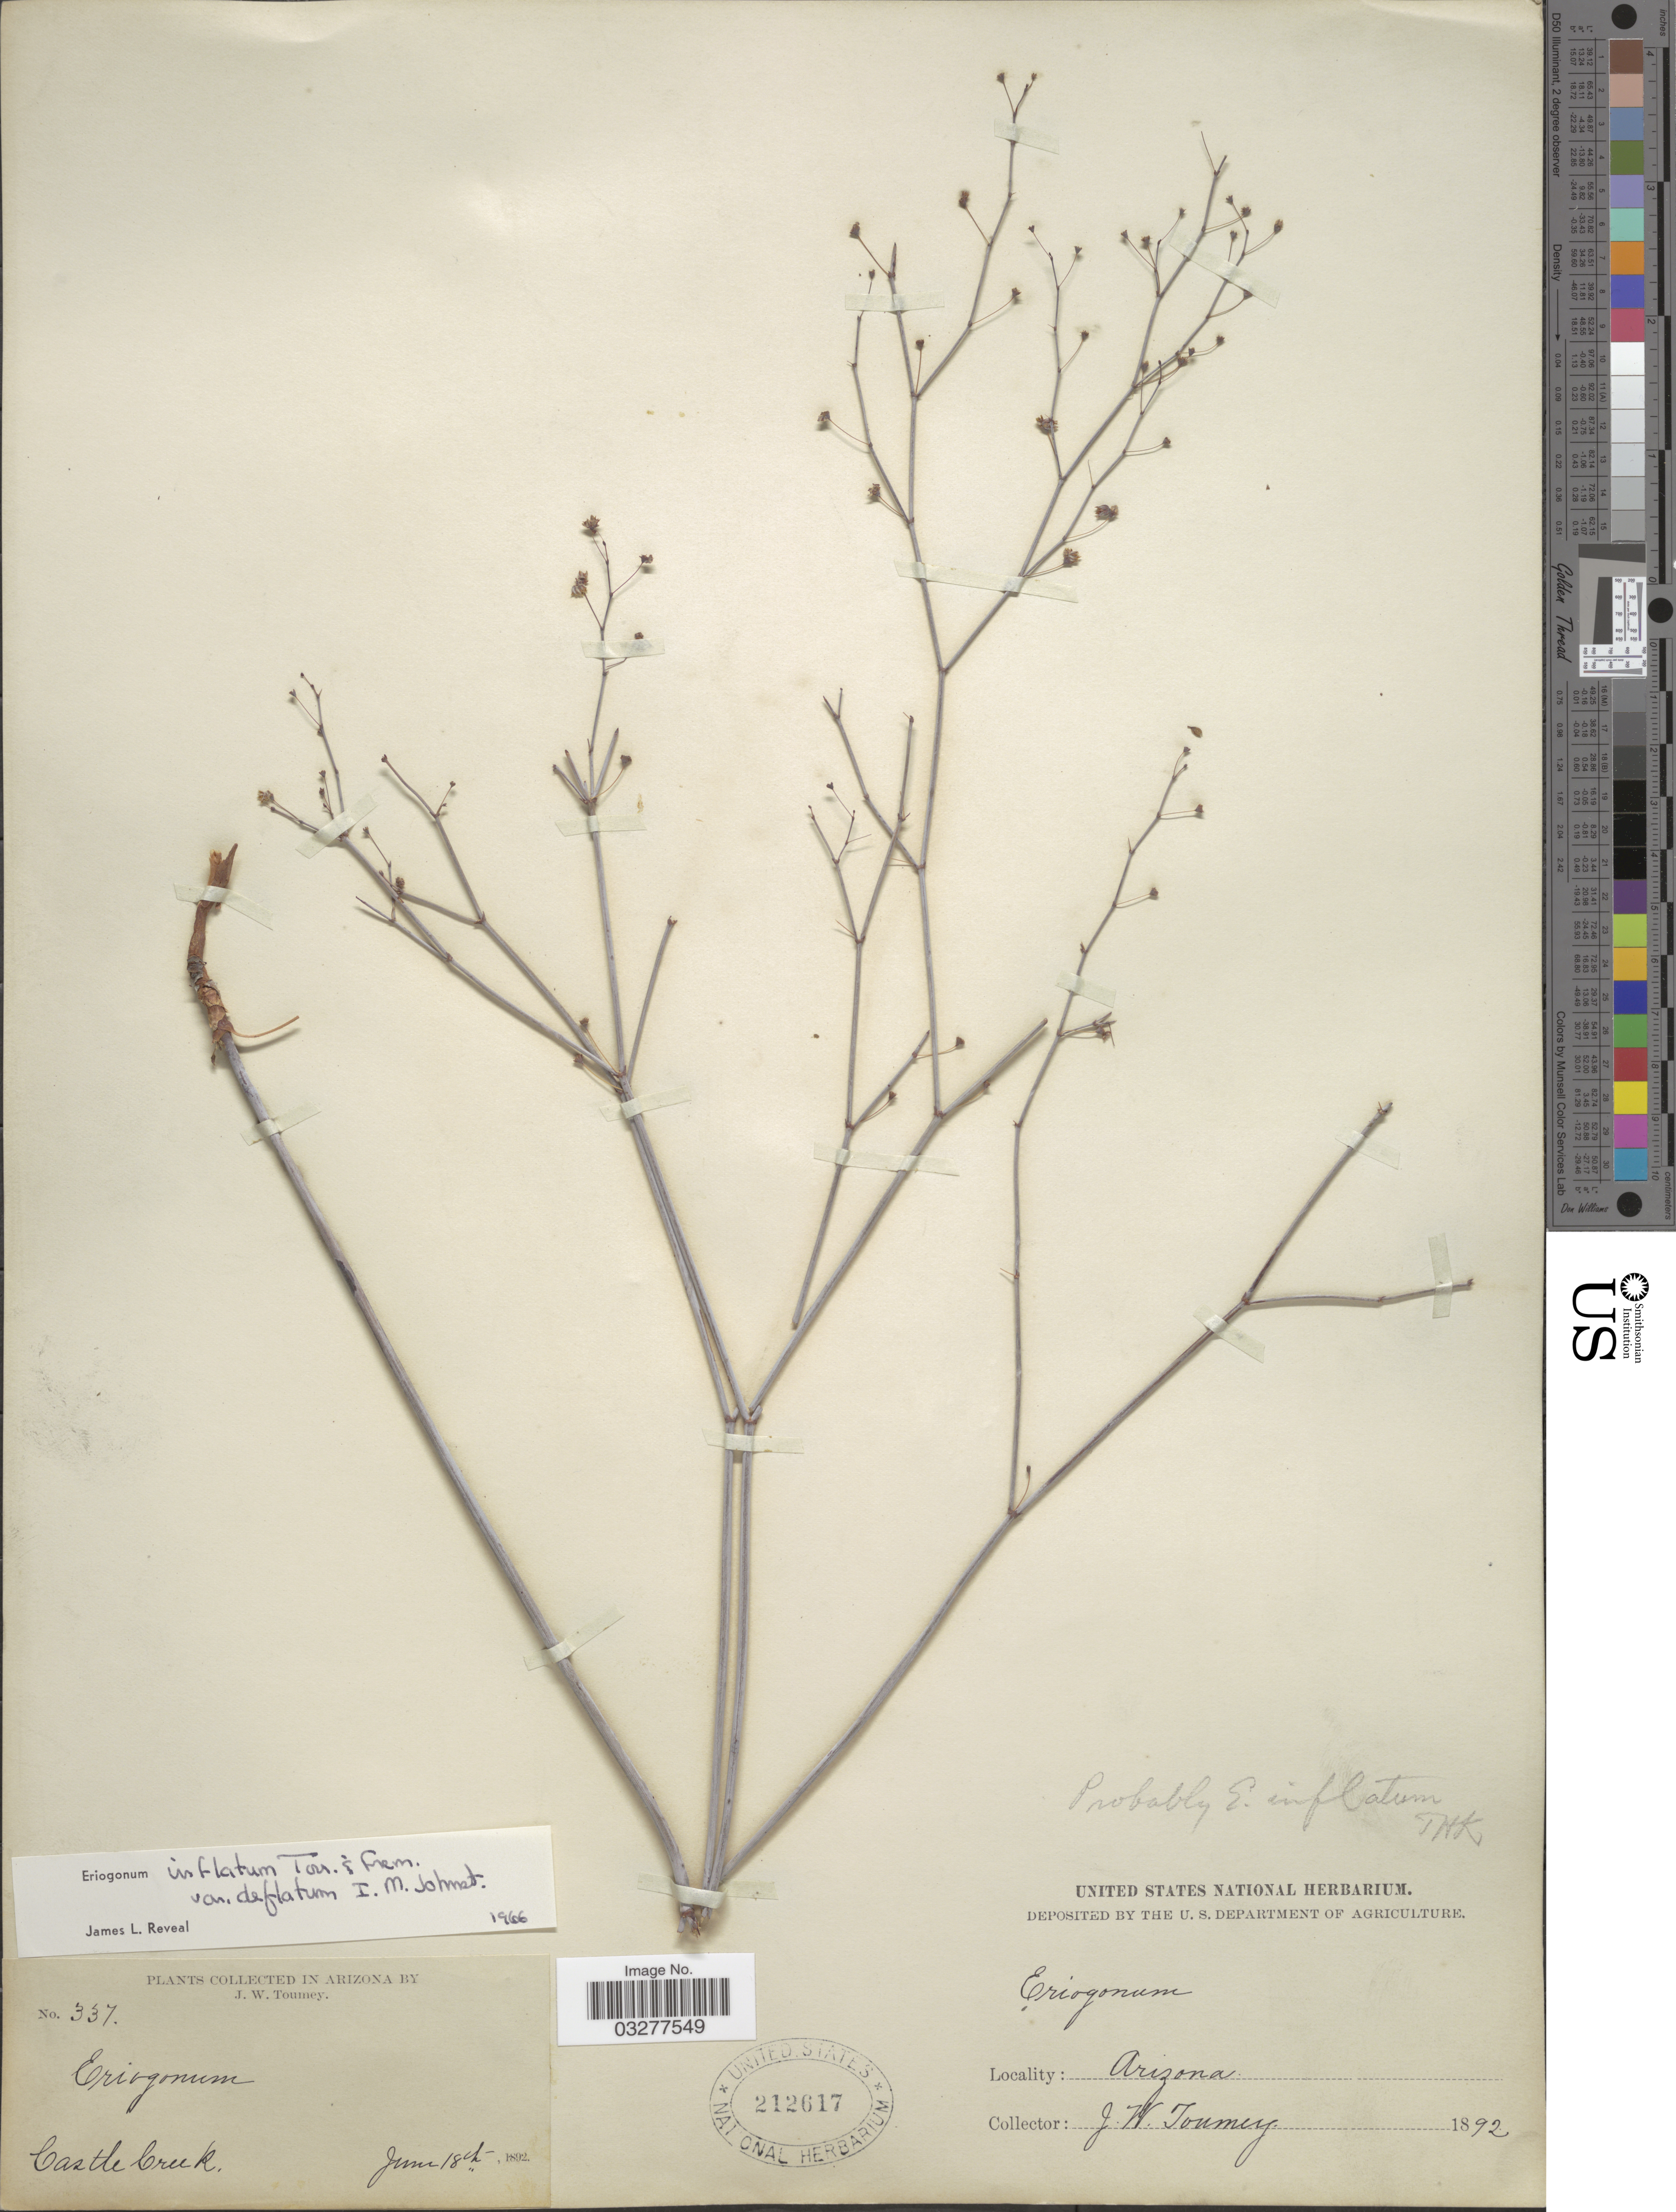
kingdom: Plantae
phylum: Tracheophyta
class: Magnoliopsida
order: Caryophyllales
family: Polygonaceae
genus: Eriogonum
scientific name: Eriogonum inflatum var. deflatum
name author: I.M. Johnst.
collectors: J. W. Toumey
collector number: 337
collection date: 1892-06-18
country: United States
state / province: Arizona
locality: Castle Creek.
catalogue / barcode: US 212617